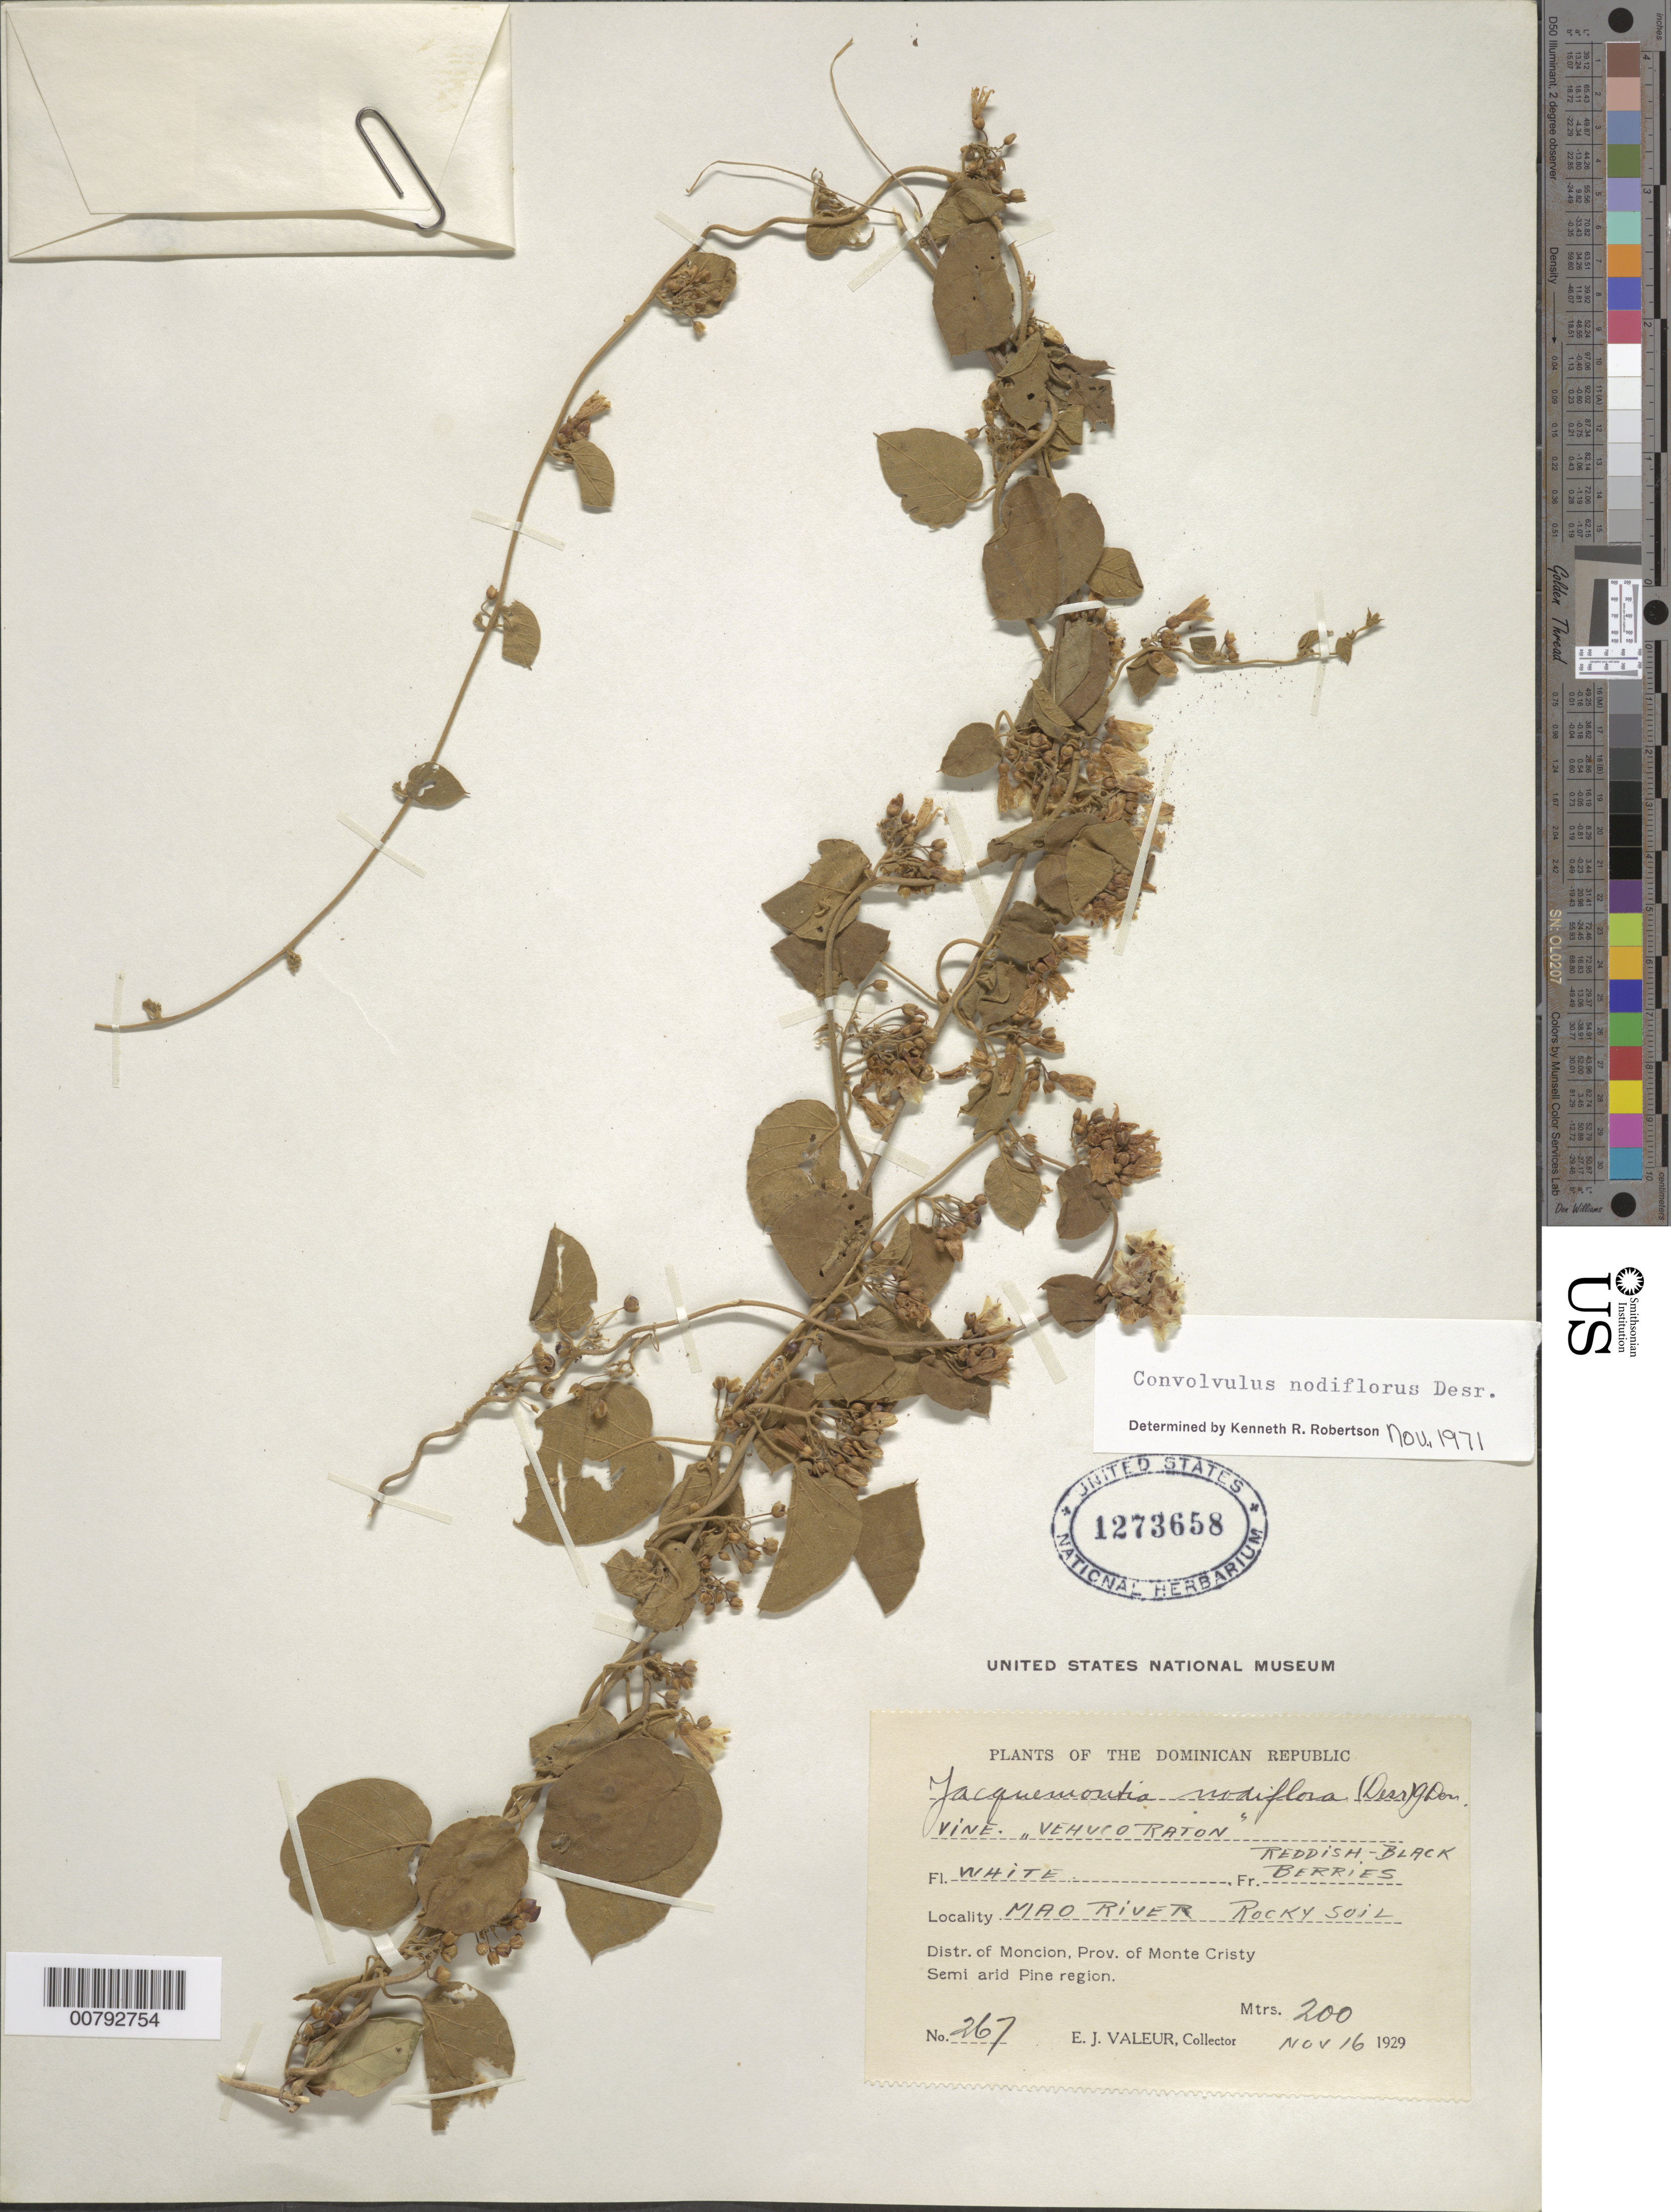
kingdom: Plantae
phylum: Tracheophyta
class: Magnoliopsida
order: Solanales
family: Convolvulaceae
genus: Convolvulus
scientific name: Convolvulus nodiflorus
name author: Desr.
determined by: Robertson, K. R.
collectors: E. Valeur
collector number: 267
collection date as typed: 16 Nov 1929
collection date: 1929-11-16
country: Dominican Republic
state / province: Monte Cristi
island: Hispaniola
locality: Monción, Mao River.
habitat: Semi arid Pine region; rocky soil.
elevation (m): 200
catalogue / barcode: US 1273658